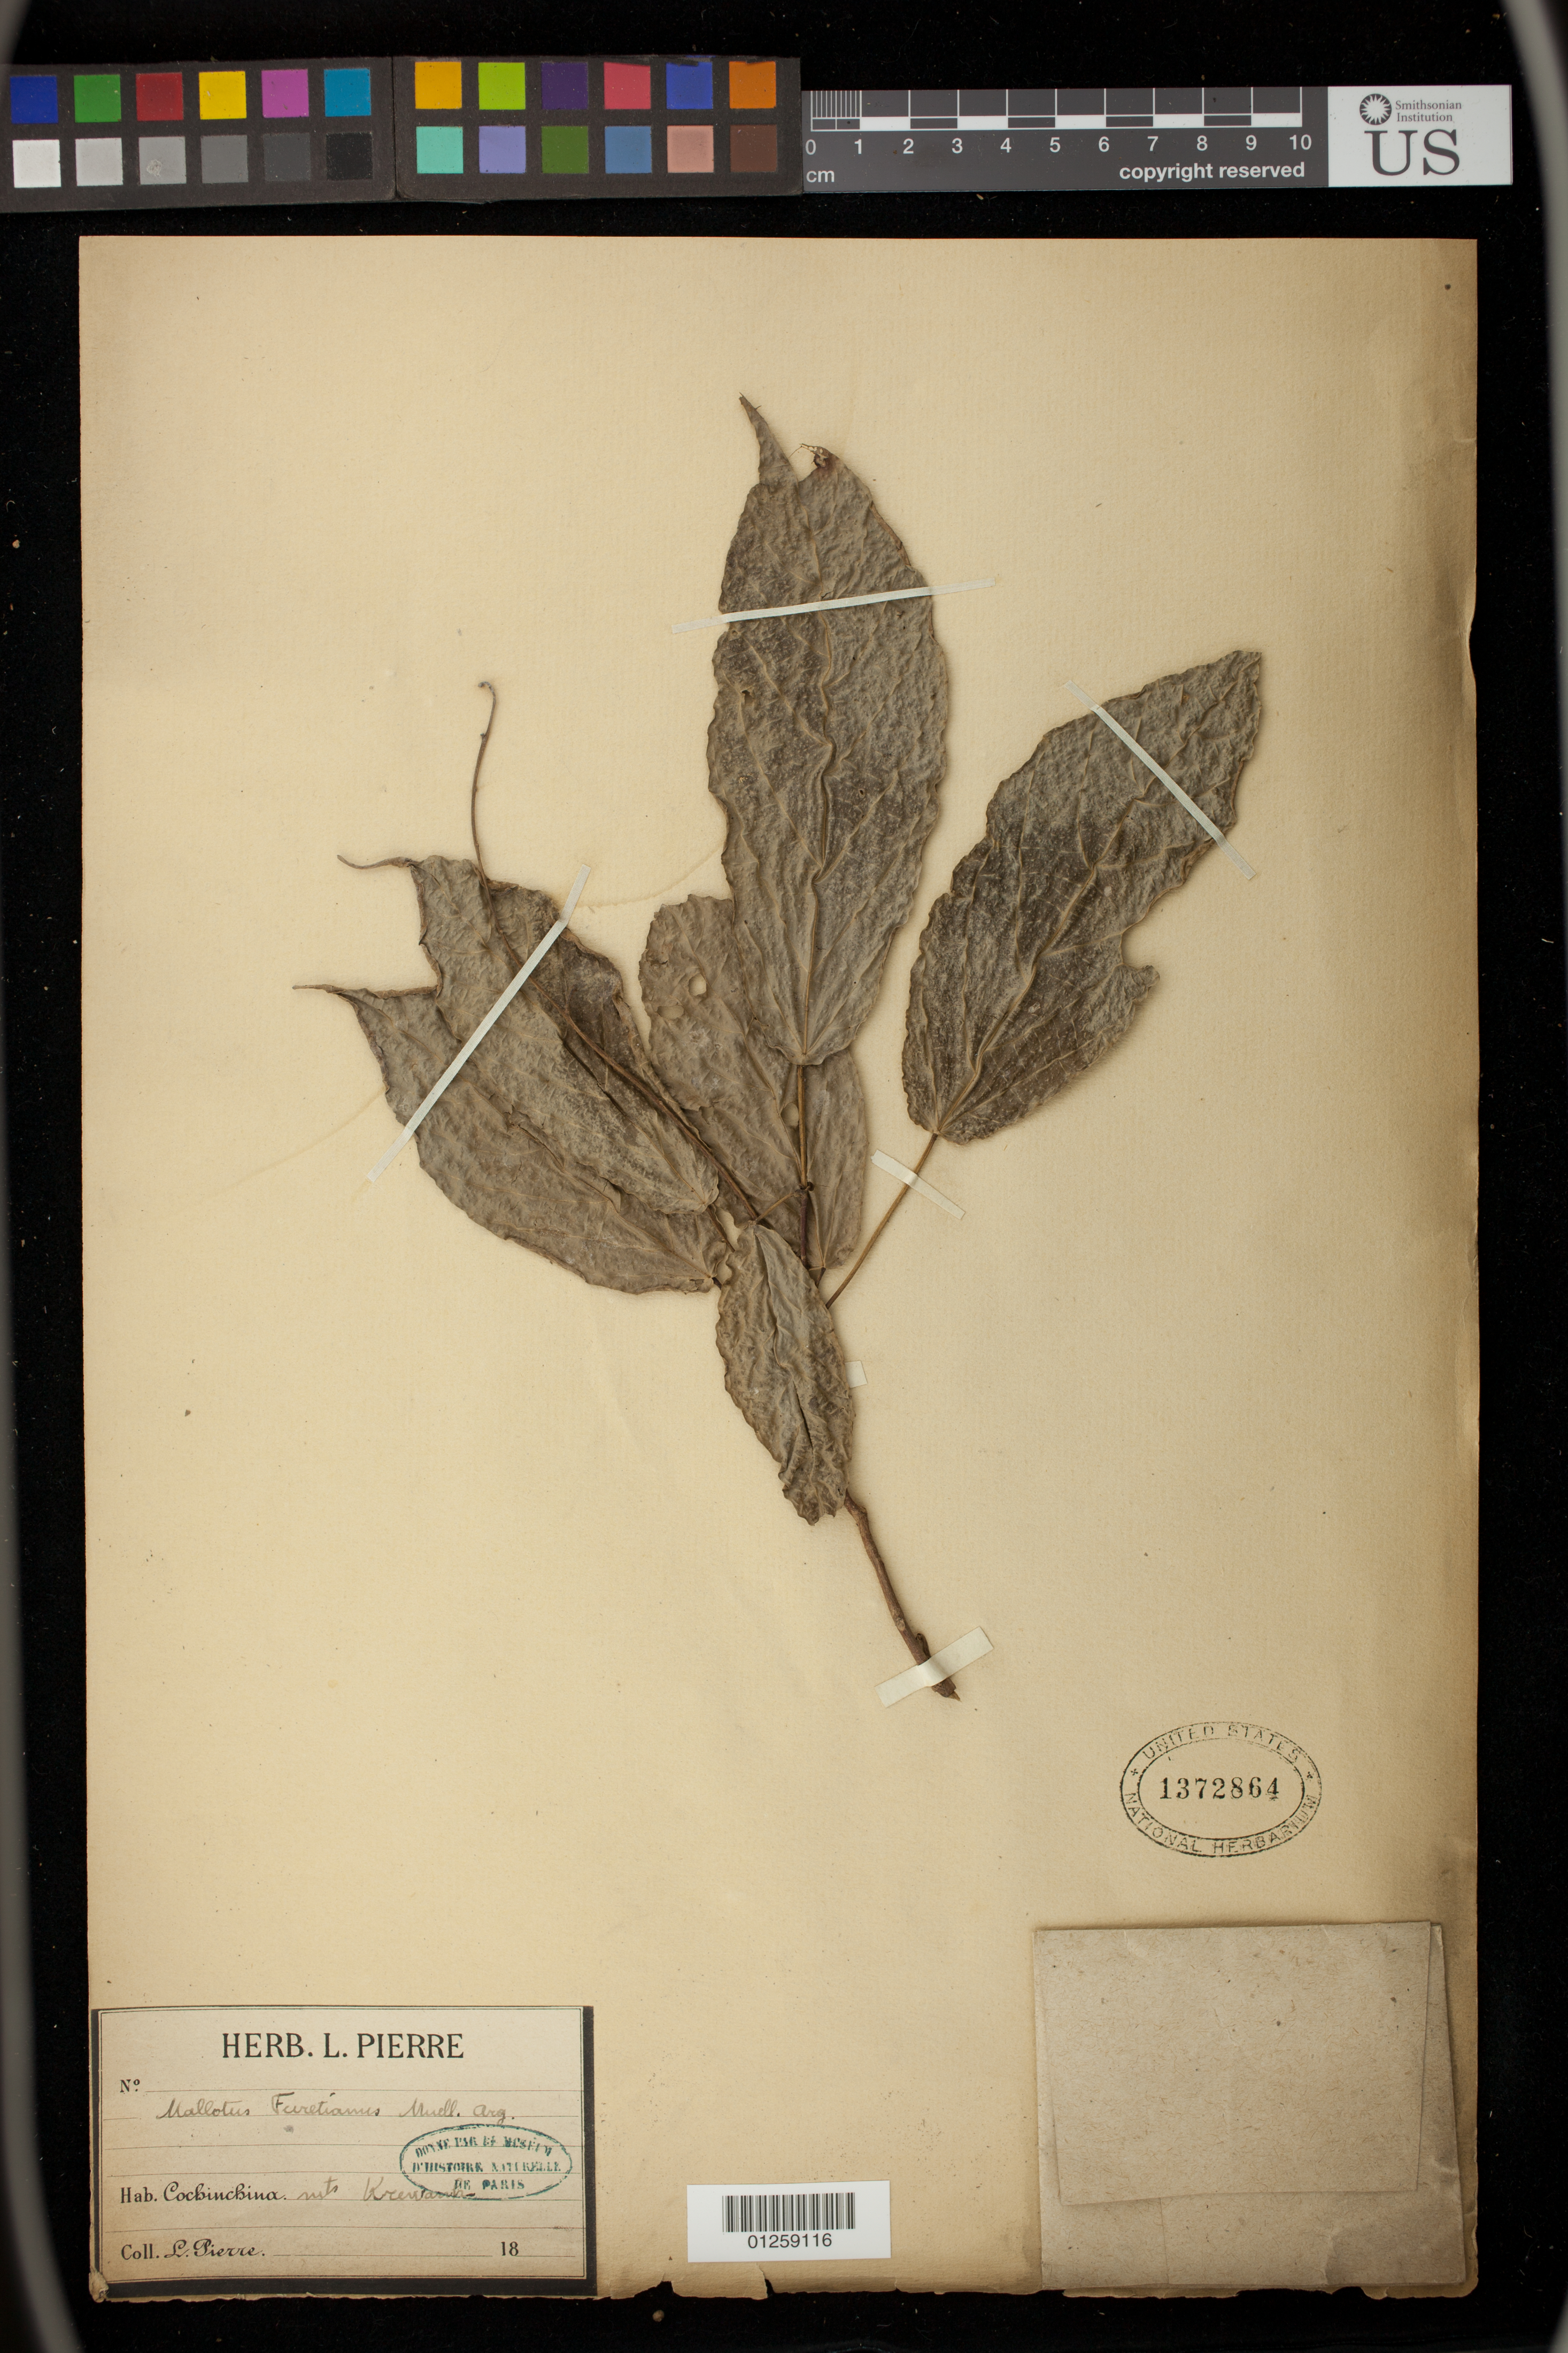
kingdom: Plantae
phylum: Tracheophyta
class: Magnoliopsida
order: Malpighiales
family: Euphorbiaceae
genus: Mallotus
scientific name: Mallotus peltatus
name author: (Geiseler) Müll. Arg.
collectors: L. Pierre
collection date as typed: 18--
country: Vietnam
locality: Song lu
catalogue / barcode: US 1372864